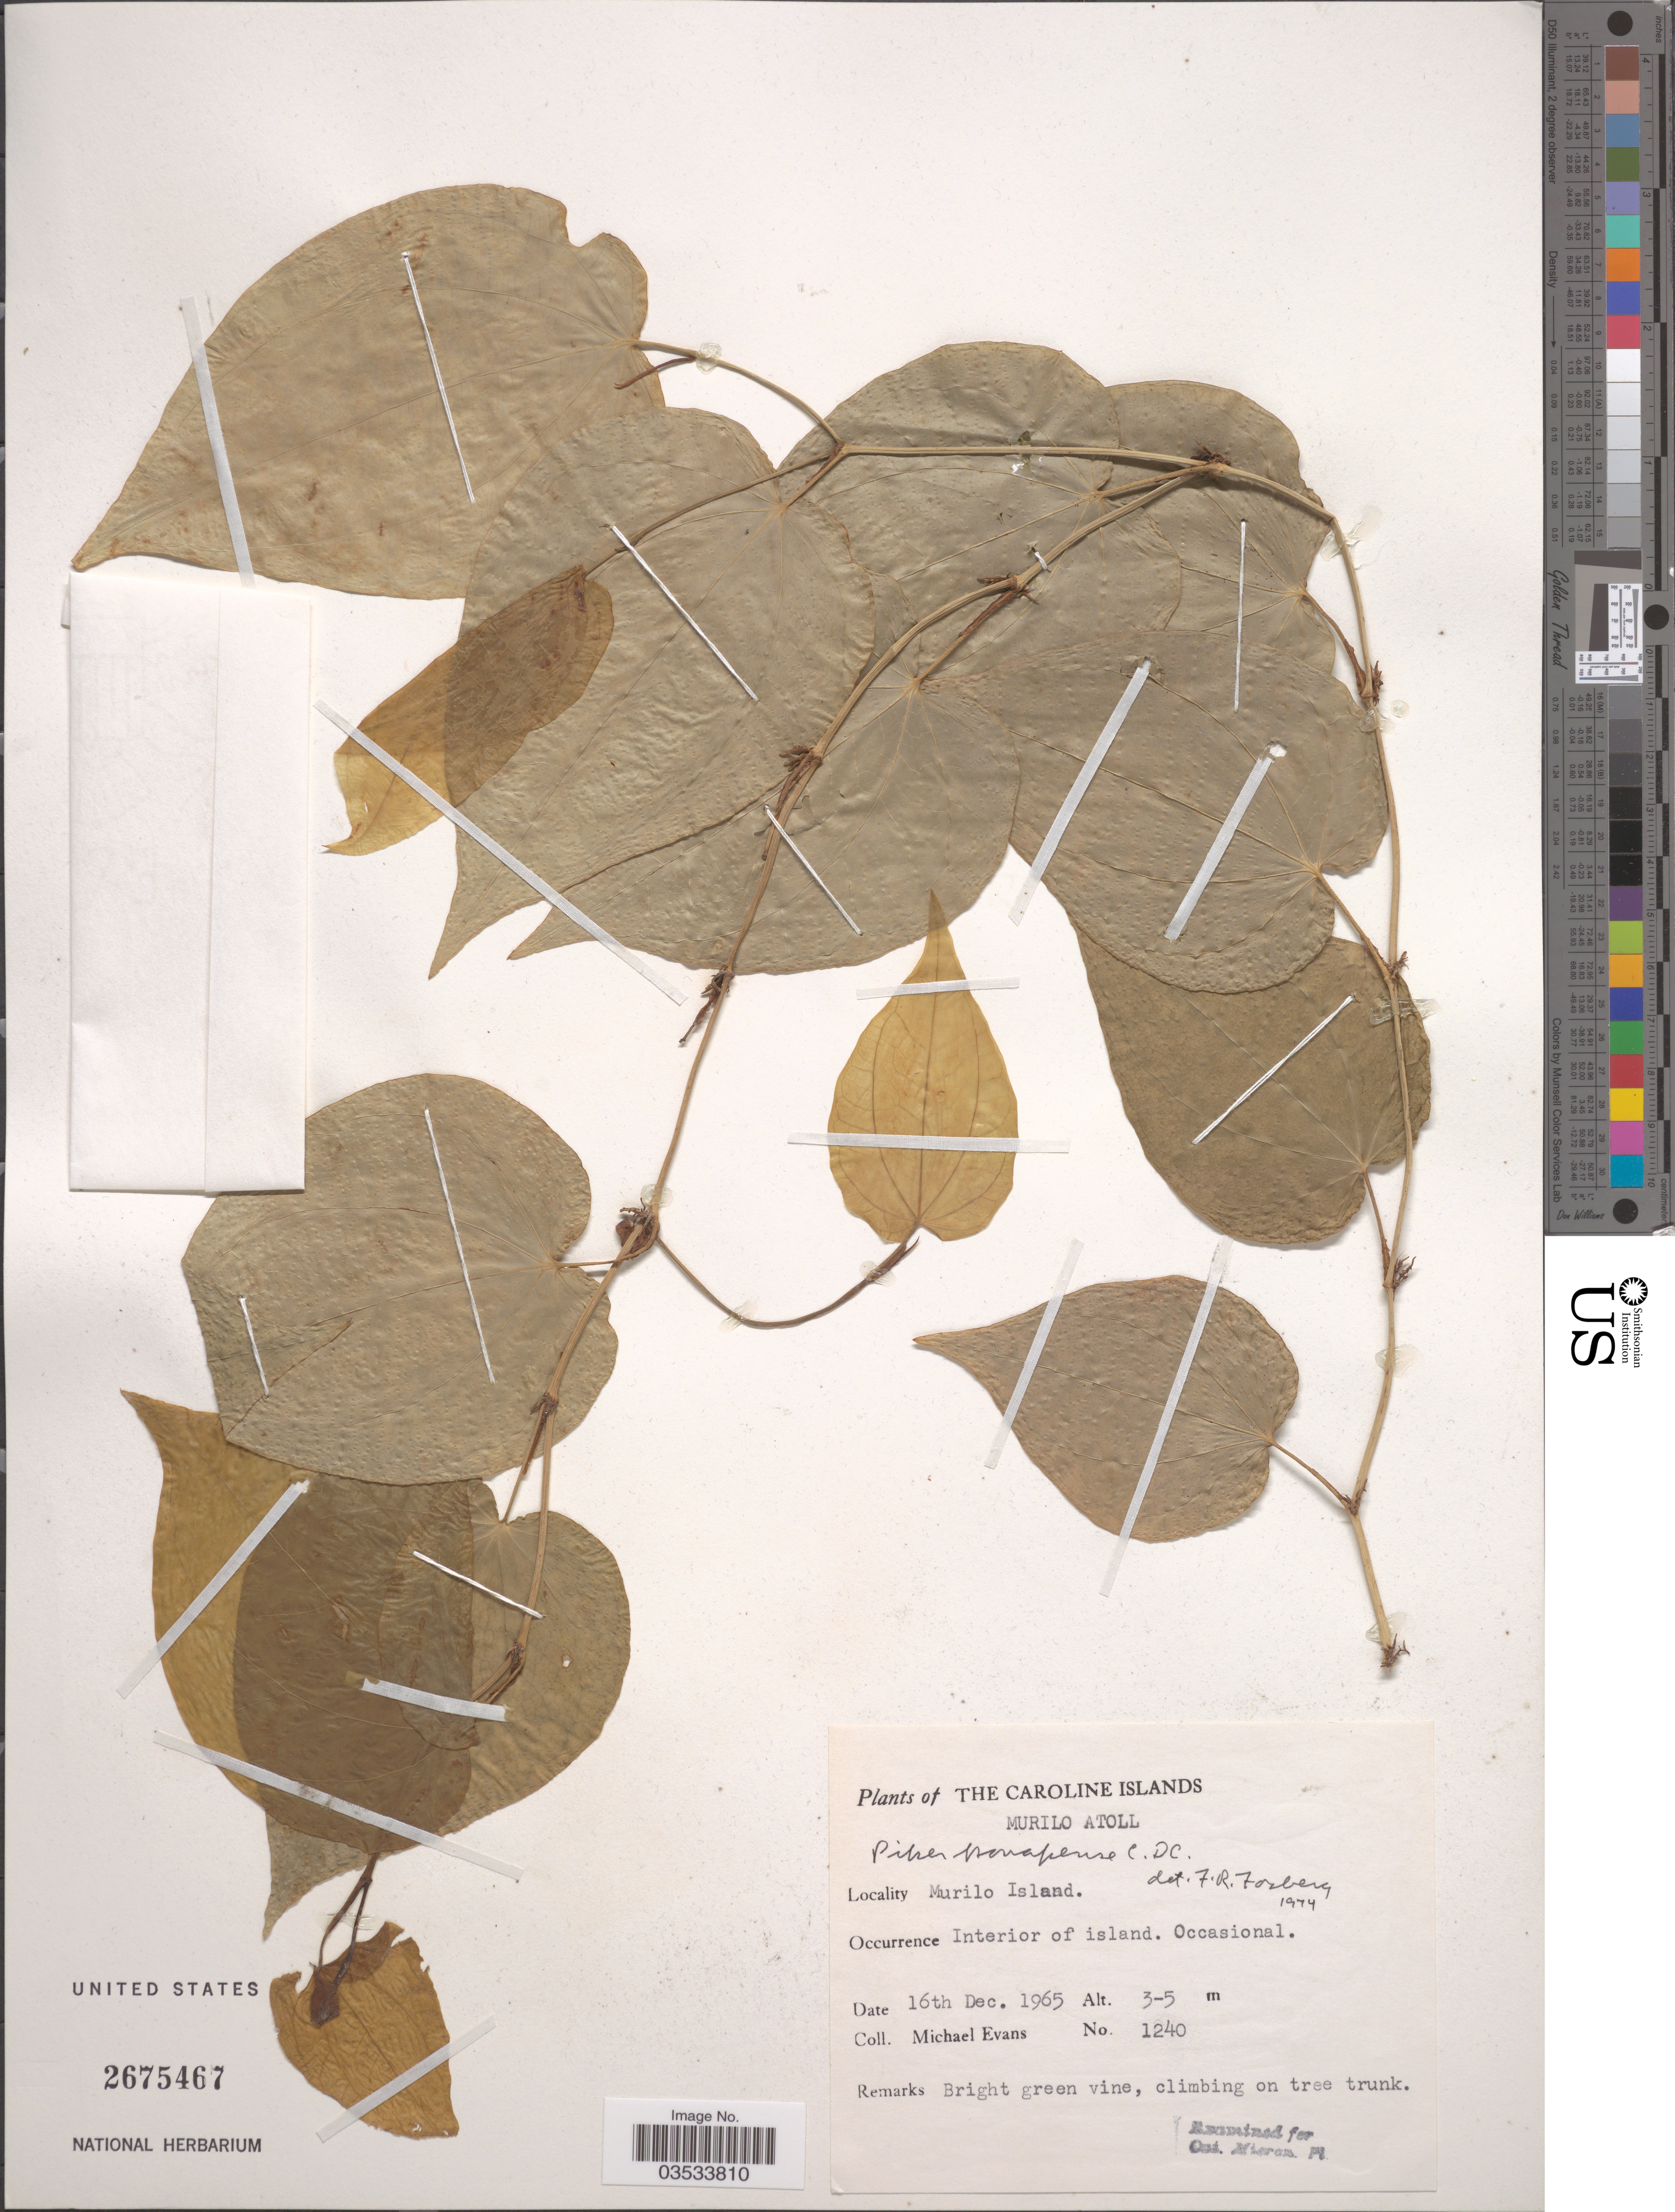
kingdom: Plantae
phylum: Tracheophyta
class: Magnoliopsida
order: Piperales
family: Piperaceae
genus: Piper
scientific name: Piper ponapense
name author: C. DC.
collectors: M. Evans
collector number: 1240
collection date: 1965-12-16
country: Micronesia, Federated States of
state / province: Truk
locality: Caroline Islands. Murilo Atoll. Murilo Island. Interior of island.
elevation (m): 3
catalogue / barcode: US 2675467